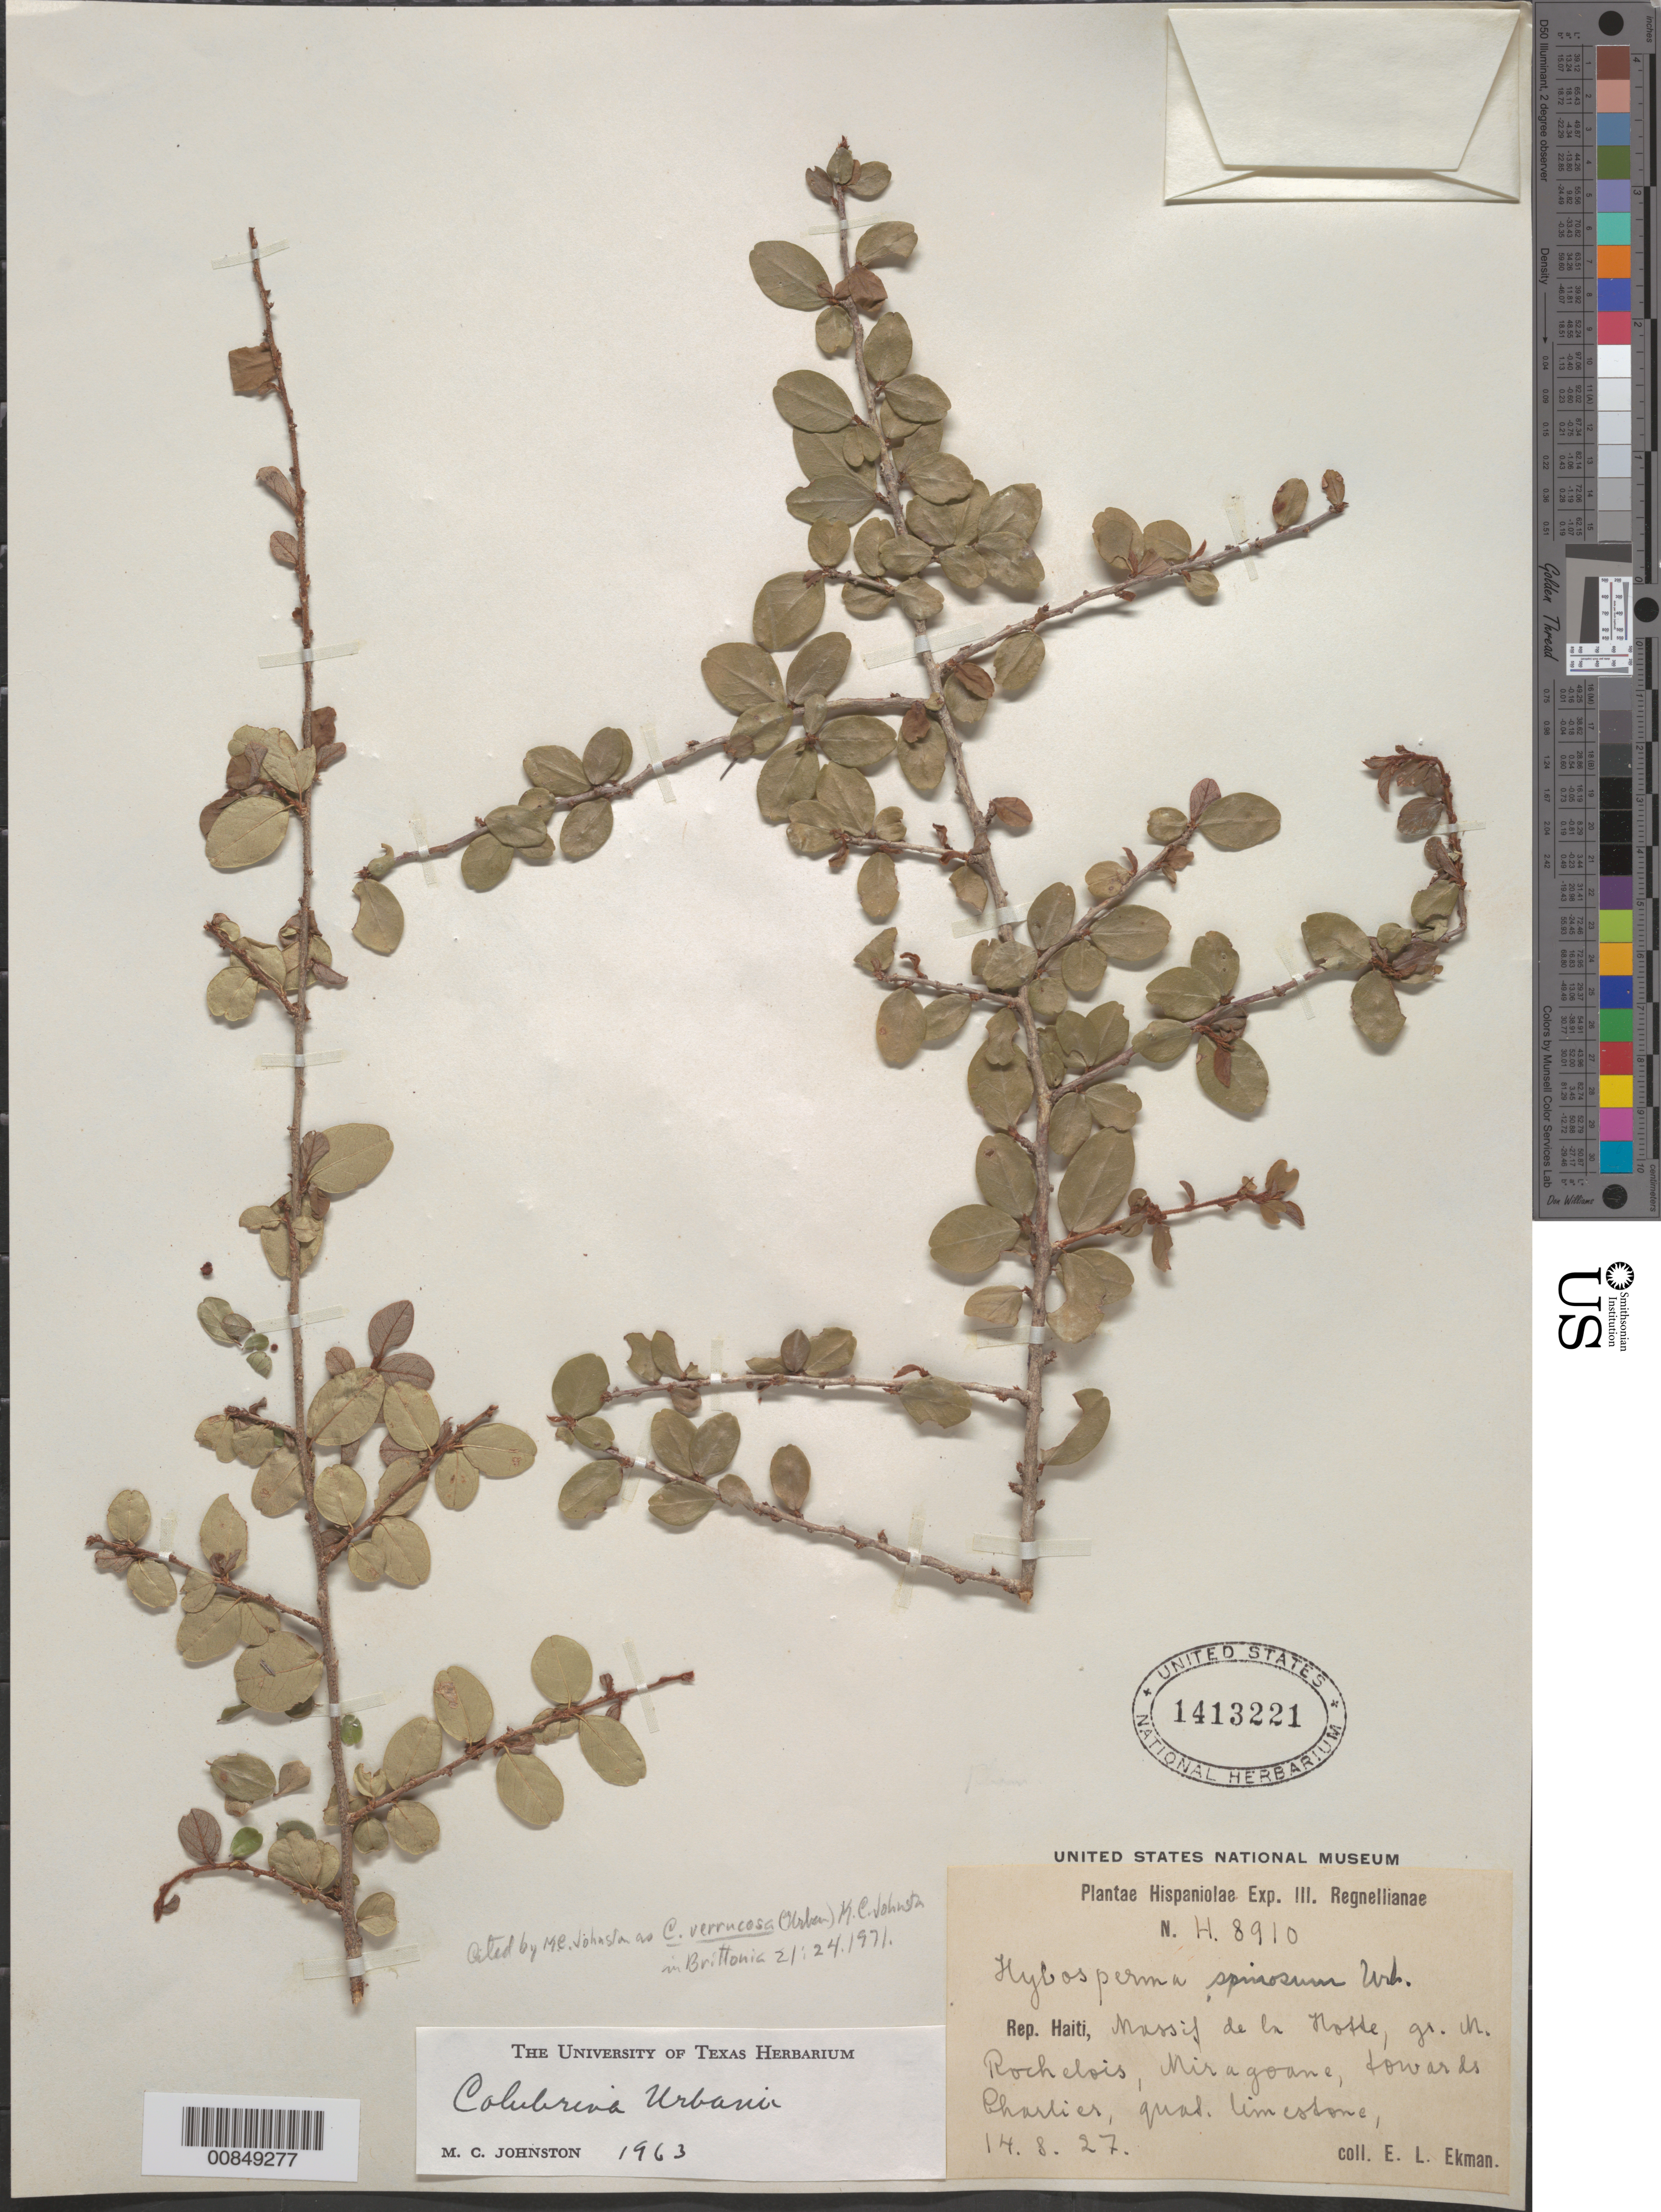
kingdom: Plantae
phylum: Tracheophyta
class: Magnoliopsida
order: Rosales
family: Rhamnaceae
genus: Colubrina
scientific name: Colubrina verrucosa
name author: (Urb.) M.C. Johnst.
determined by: Johnston, Marshall C.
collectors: E. L. Ekman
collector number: H 8910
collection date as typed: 14 Aug 1927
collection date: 1927-08-14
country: Haiti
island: Hispaniola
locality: Massif de la Hotte, Gr. M. Rochelois, Miragoane, towards Chartier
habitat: Qual. limestone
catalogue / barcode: US 1413221